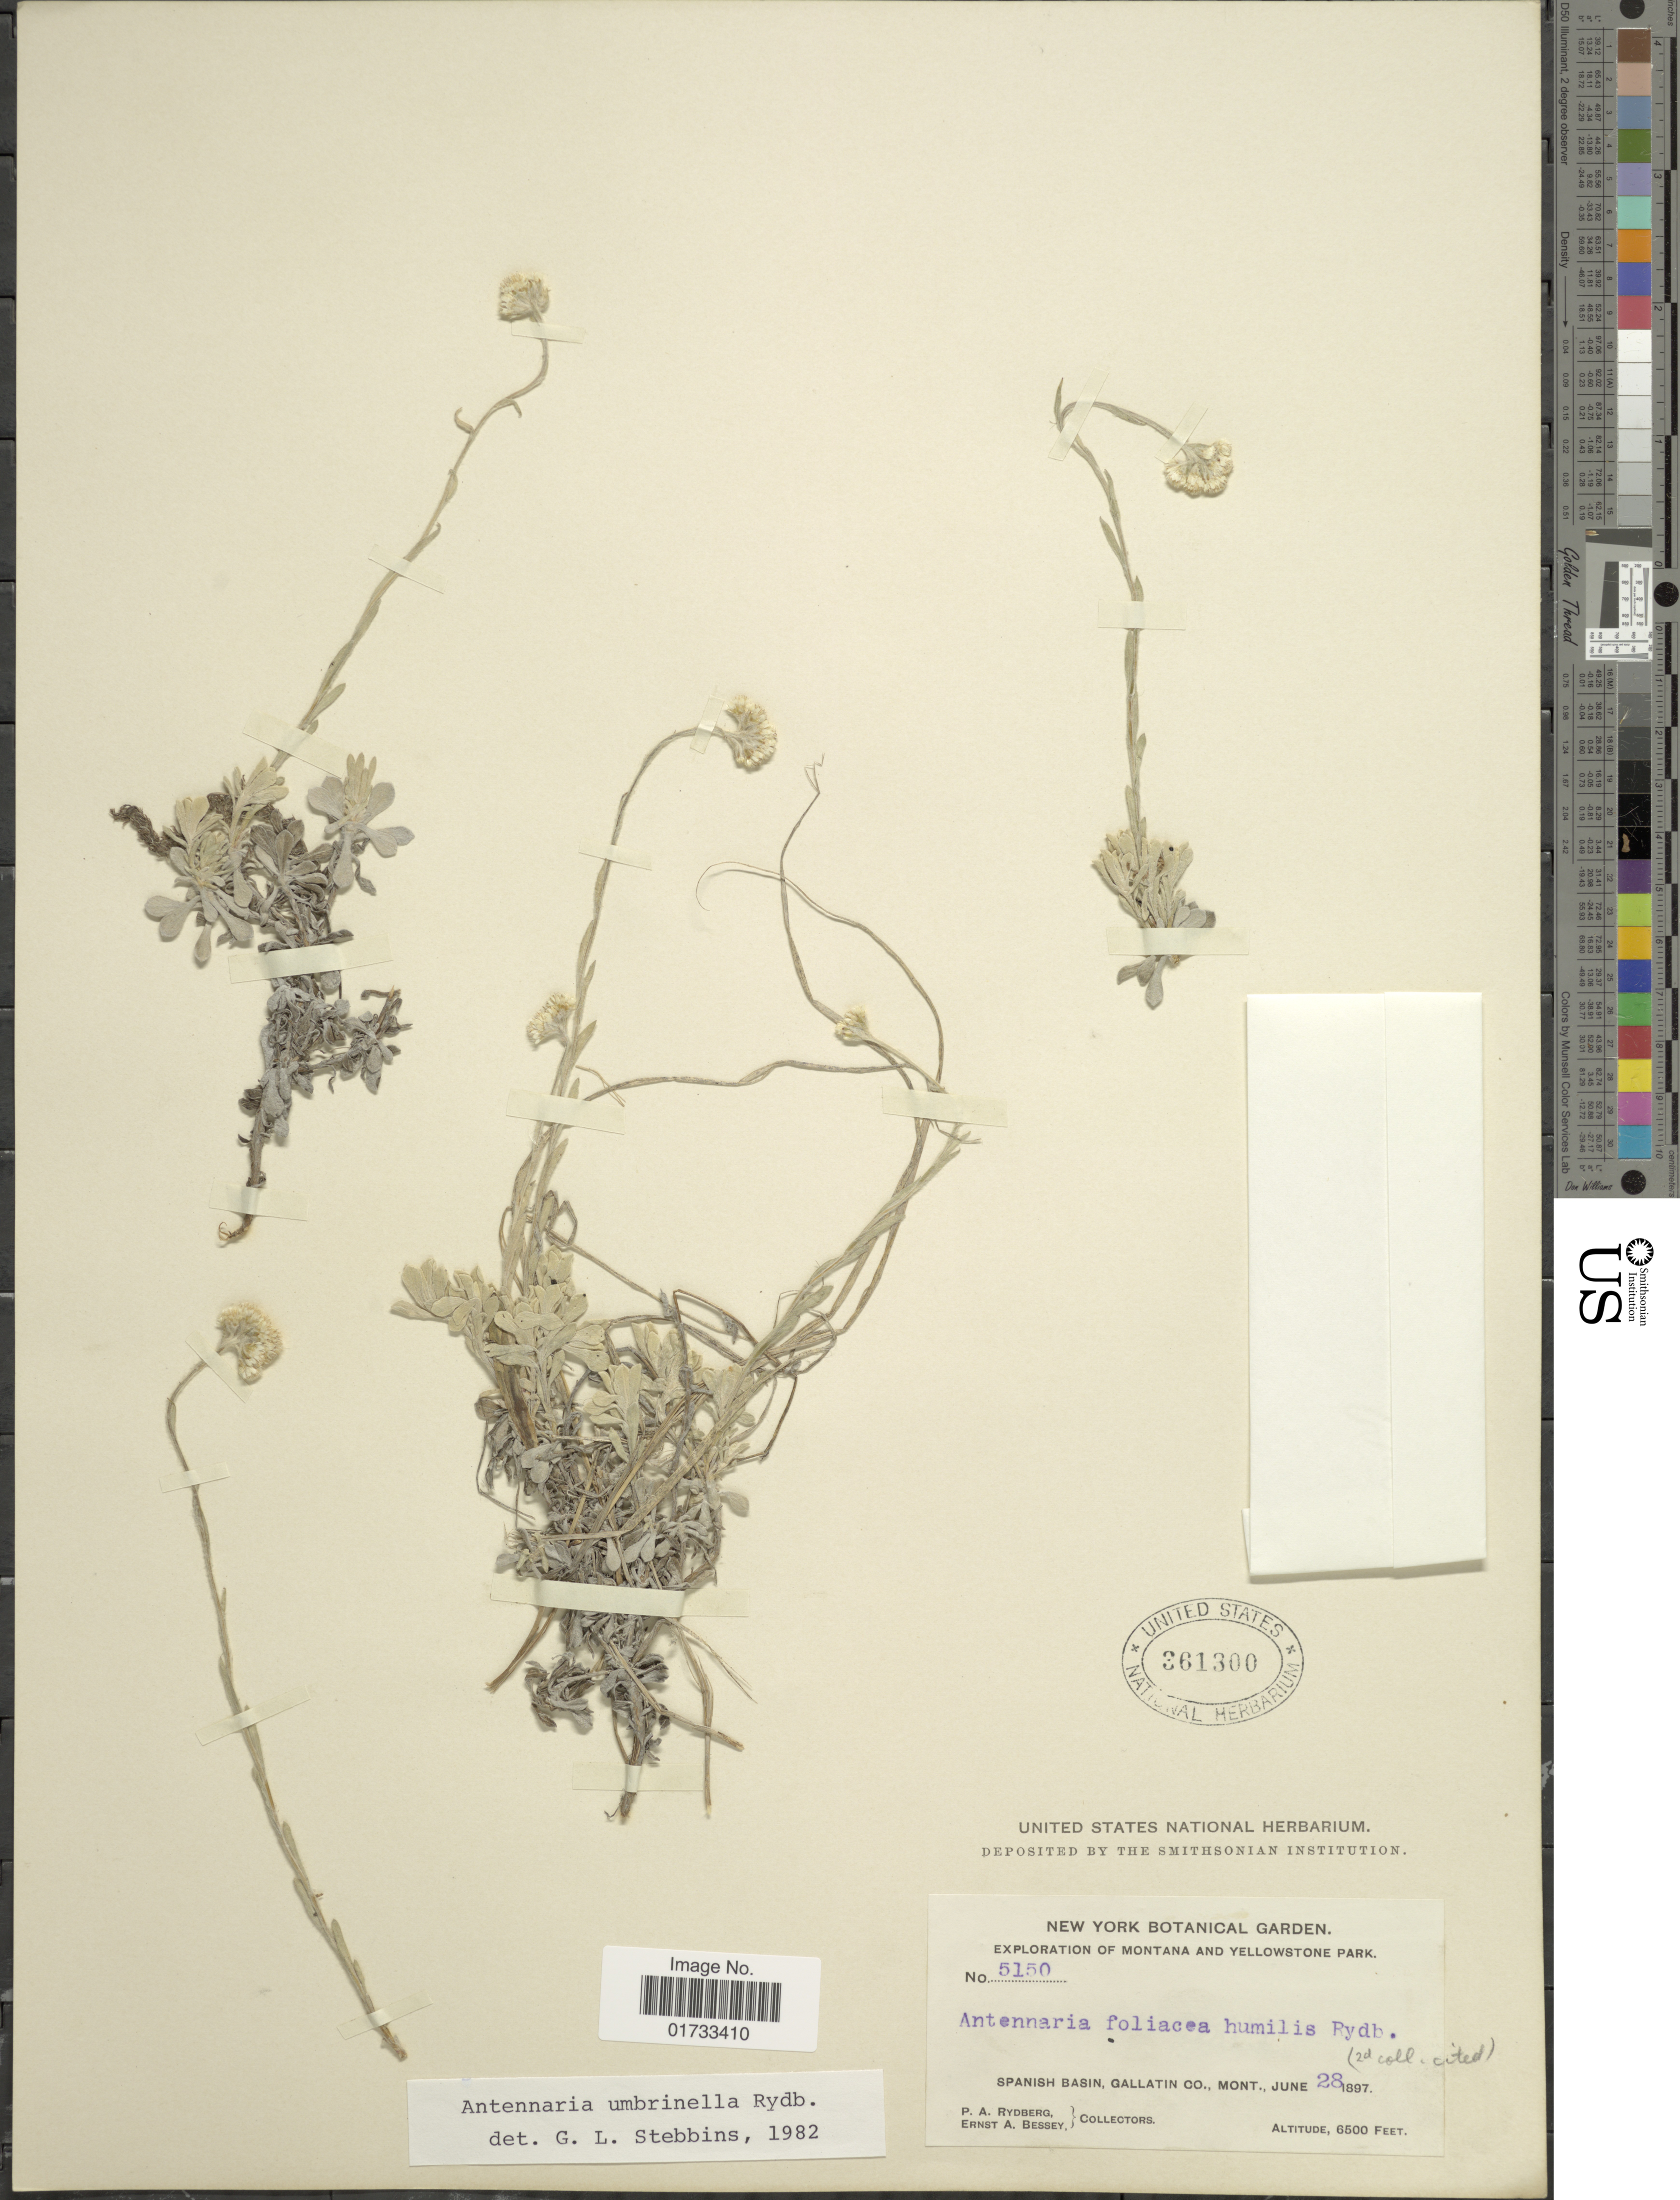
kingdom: Plantae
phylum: Tracheophyta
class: Magnoliopsida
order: Asterales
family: Asteraceae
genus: Antennaria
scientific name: Antennaria umbrinella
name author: Rydb.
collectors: P. A. Rydberg & E. A. Bessey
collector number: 5150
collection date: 1897-06-28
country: United States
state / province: Montana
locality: Montana and Yellowstone Park, Spanish Basin, Gallatin Co.,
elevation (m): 1981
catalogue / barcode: US 361300